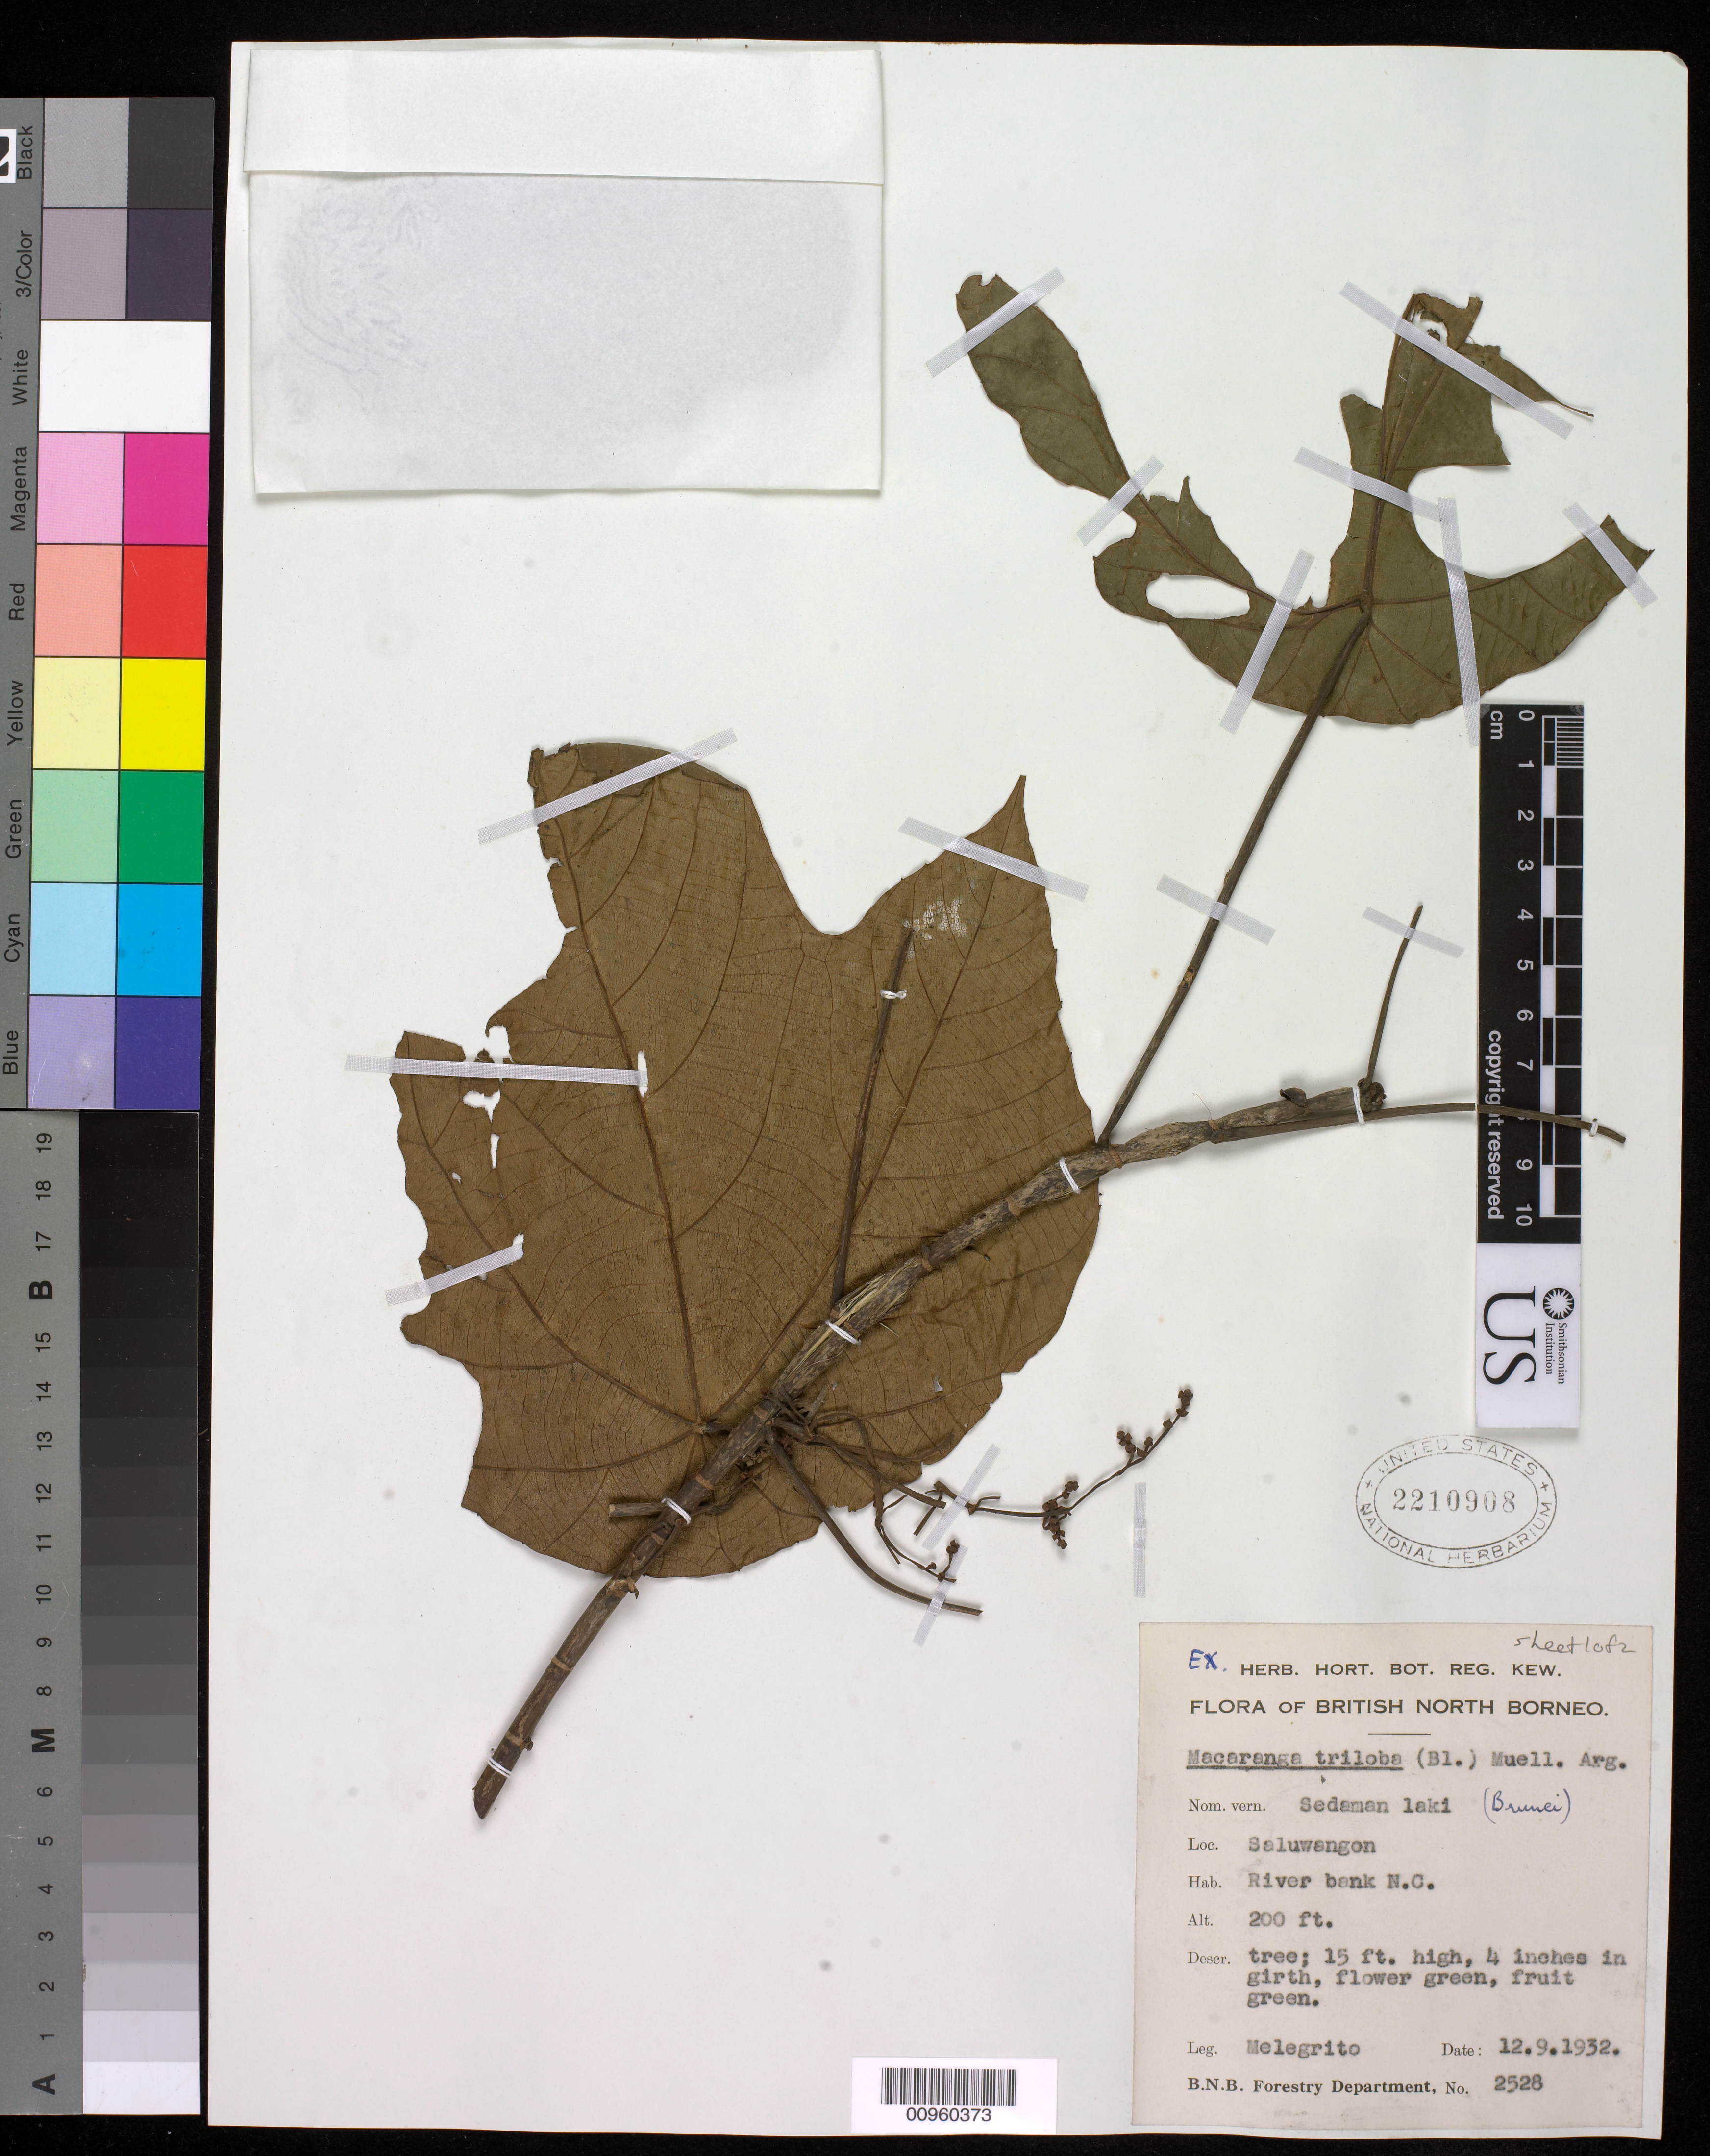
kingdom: Plantae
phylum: Tracheophyta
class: Magnoliopsida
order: Malpighiales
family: Euphorbiaceae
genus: Macaranga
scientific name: Macaranga triloba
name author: (Thunb.) Müll. Arg.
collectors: Melegrito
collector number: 2528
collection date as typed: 12 Sep 1932 or 09 Dec 1932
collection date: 1932-09-12 or 1932-12-09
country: Indonesia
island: Borneo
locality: Saluwangon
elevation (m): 61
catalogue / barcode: US 2210908